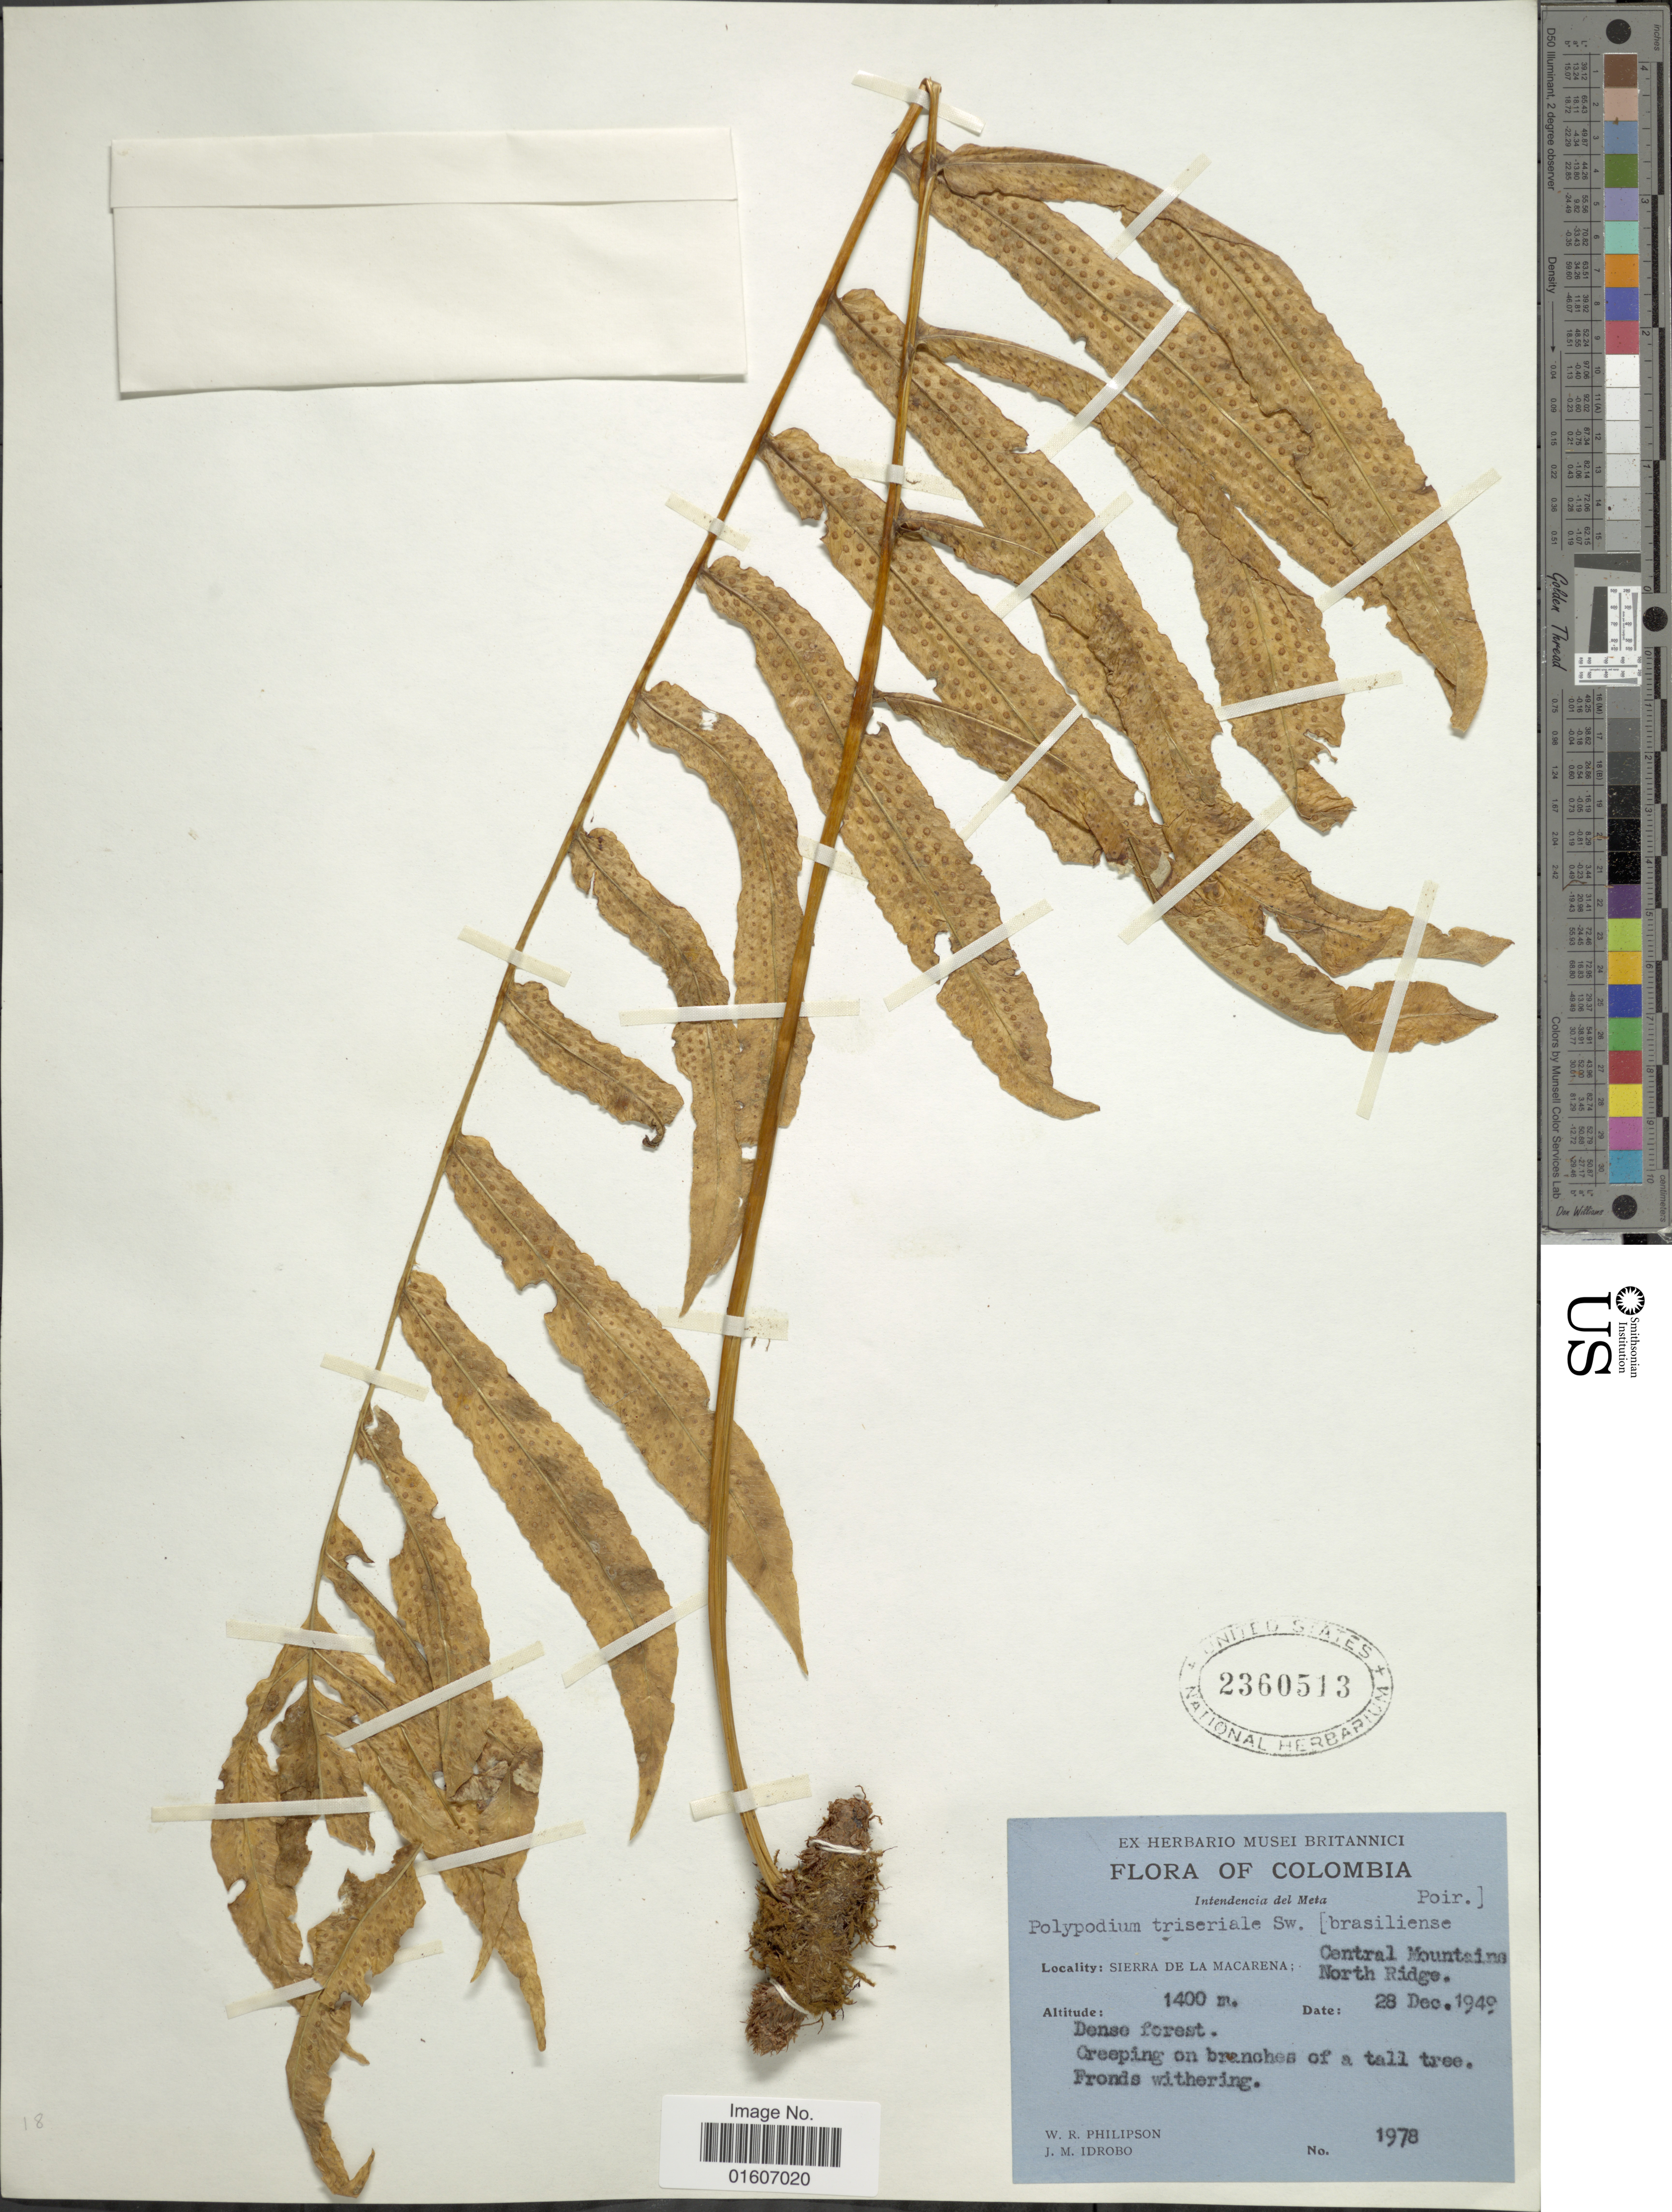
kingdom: Plantae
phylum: Tracheophyta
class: Polypodiopsida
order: Polypodiales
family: Polypodiaceae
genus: Serpocaulon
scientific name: Serpocaulon triseriale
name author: (Sw.) A.R. Sm.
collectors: W. R. Philipson & J. M. Idrobo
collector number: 1978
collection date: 1949-12-28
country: Colombia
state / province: Meta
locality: Intendencia del Meta, Sierra de la Macarena; Central Mountains North Ridge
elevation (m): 1400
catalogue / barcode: US 2360513